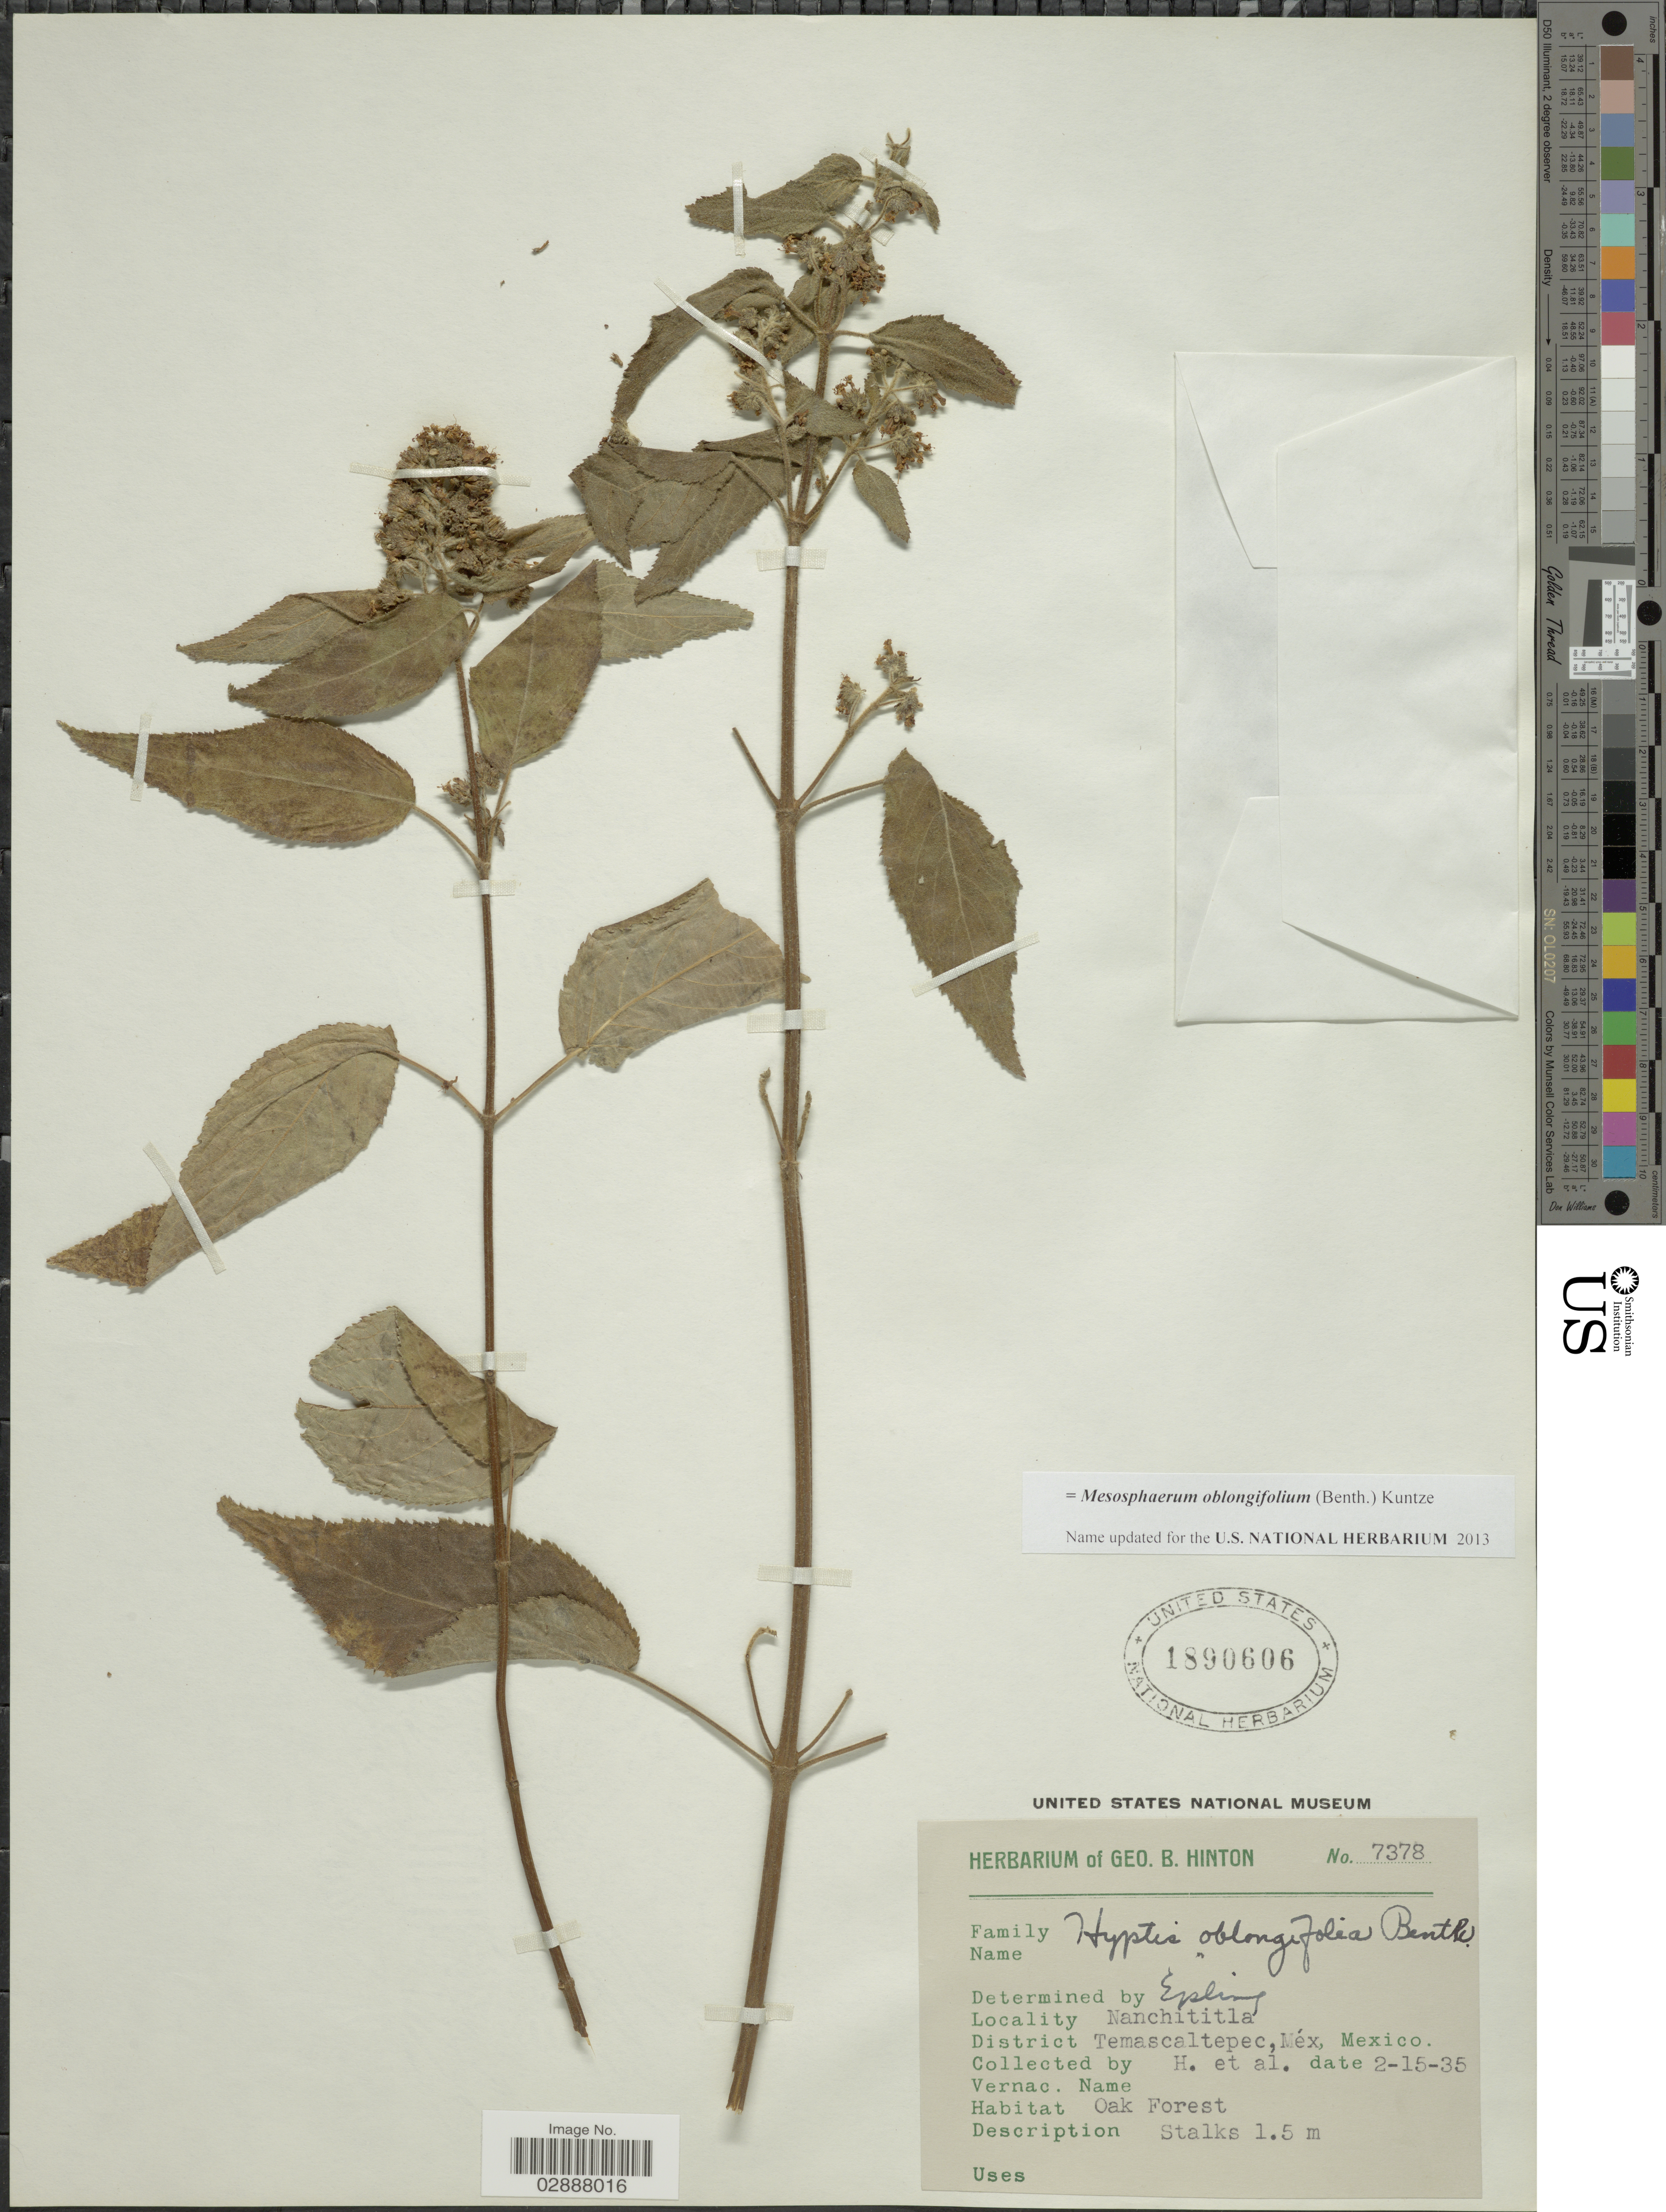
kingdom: Plantae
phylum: Tracheophyta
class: Magnoliopsida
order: Lamiales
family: Lamiaceae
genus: Mesosphaerum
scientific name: Mesosphaerum oblongifolium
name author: (Benth.) Kuntze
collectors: G. B. Hinton & et al.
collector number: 7378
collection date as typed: Transcribed d/m/y: 15/2/35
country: Mexico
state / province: México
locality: Nanchititla. District Temascaltepec.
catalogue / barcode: US 1890606